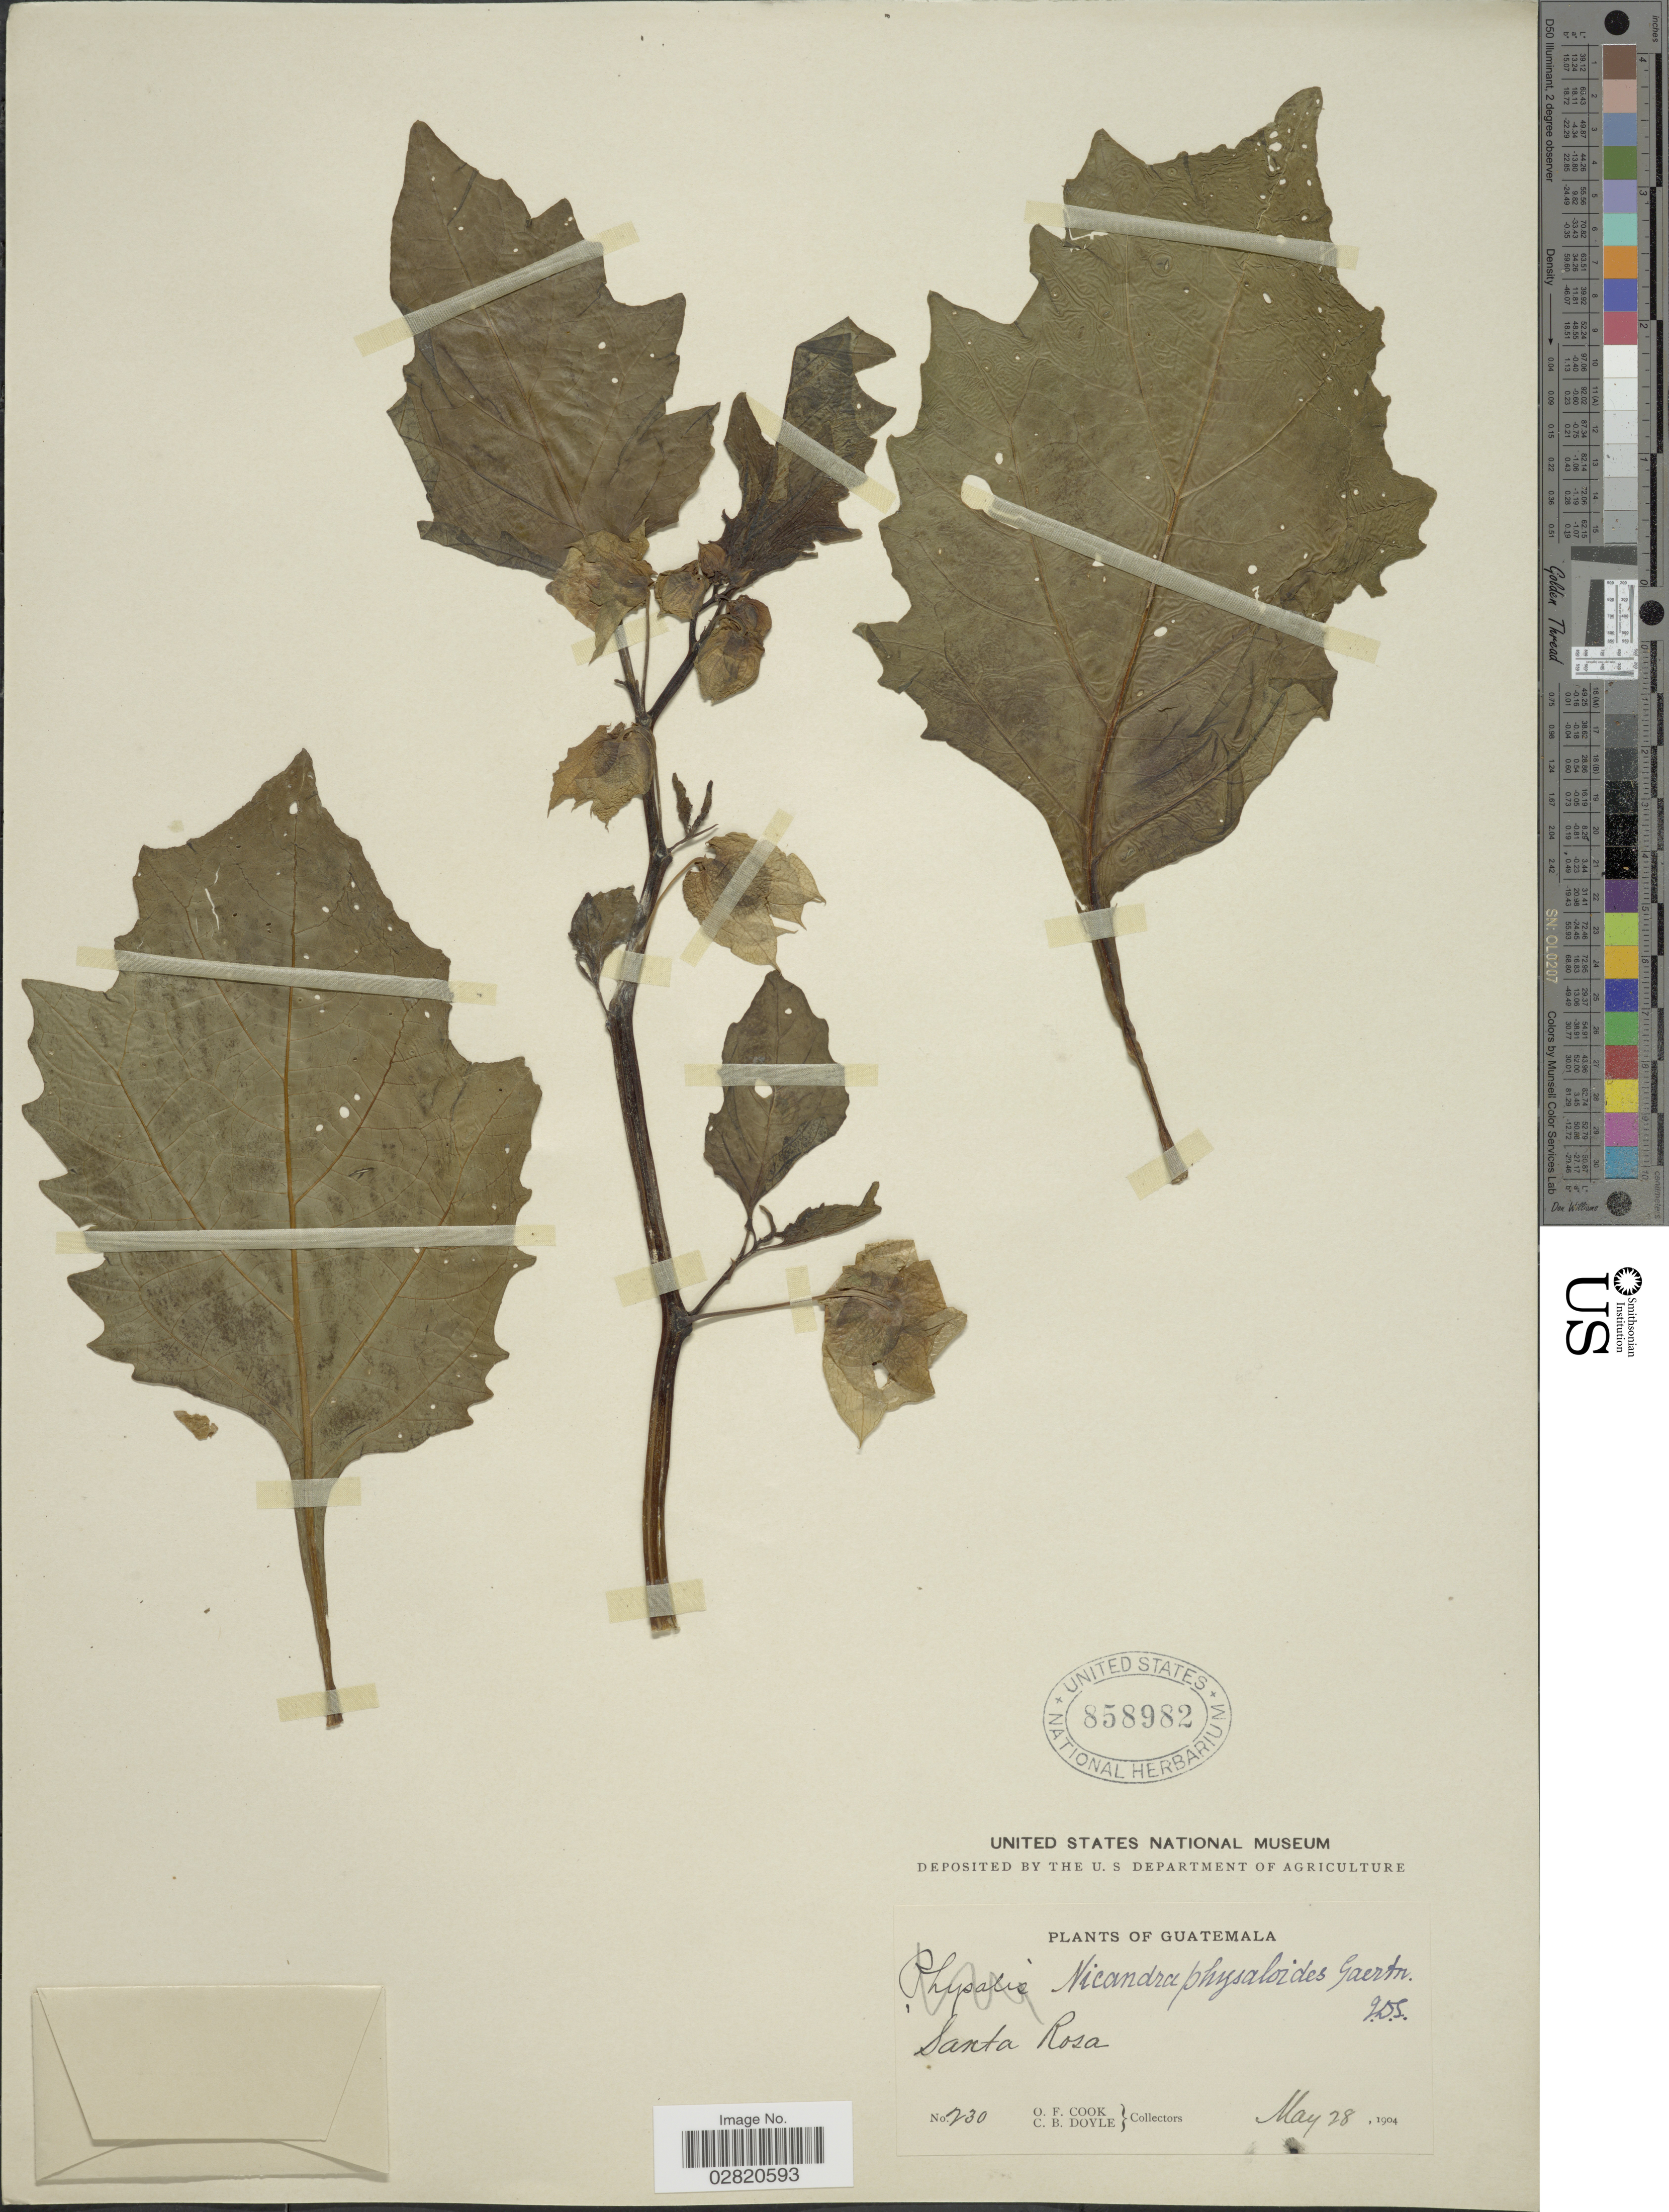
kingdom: Plantae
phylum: Tracheophyta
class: Magnoliopsida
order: Solanales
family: Solanaceae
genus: Nicandra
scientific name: Nicandra physalodes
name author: (L.) Gaertn.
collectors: O. F. Cook & C. Doyle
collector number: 730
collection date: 1904-05-28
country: Guatemala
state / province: Santa Rosa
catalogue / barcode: US 858982